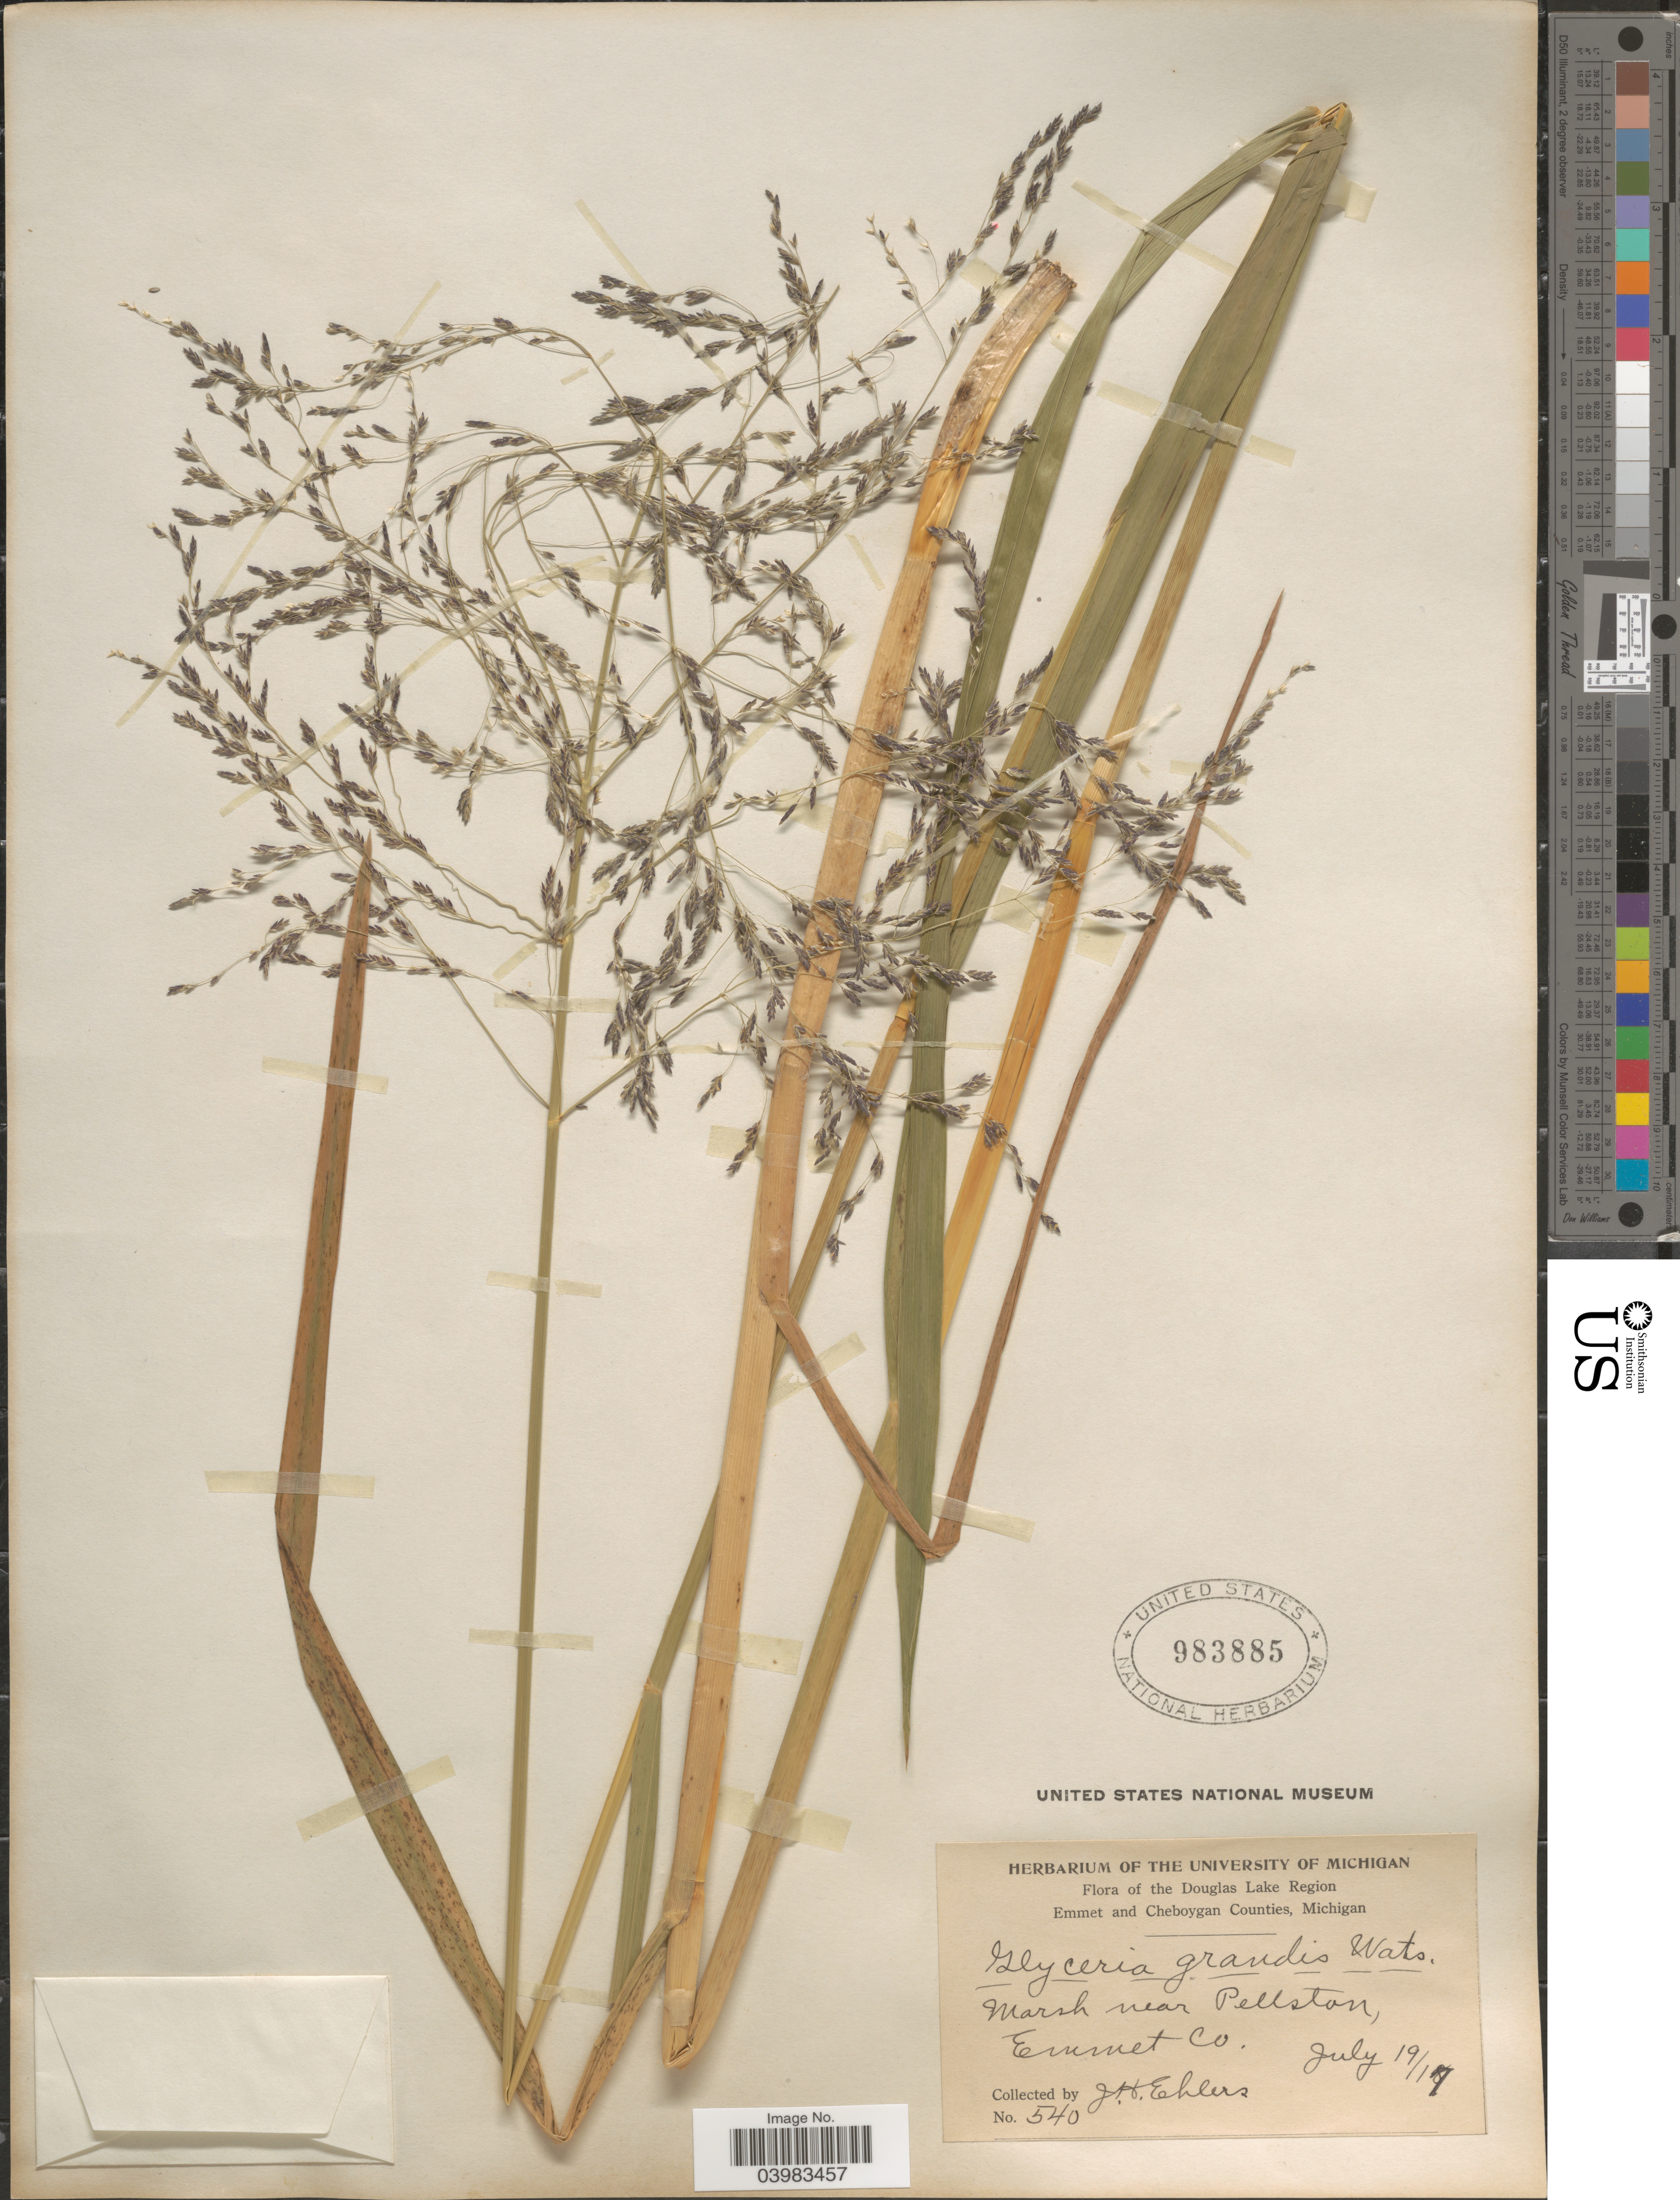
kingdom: Plantae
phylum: Tracheophyta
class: Liliopsida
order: Poales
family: Poaceae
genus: Glyceria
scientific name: Glyceria grandis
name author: S. Watson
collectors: J. H. Ehlers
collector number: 540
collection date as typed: Transcribed d/m/y: 19/7/17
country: United States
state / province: Michigan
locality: The Douglas Lake Region. Near Pellston, Emmet County.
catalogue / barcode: US 983885